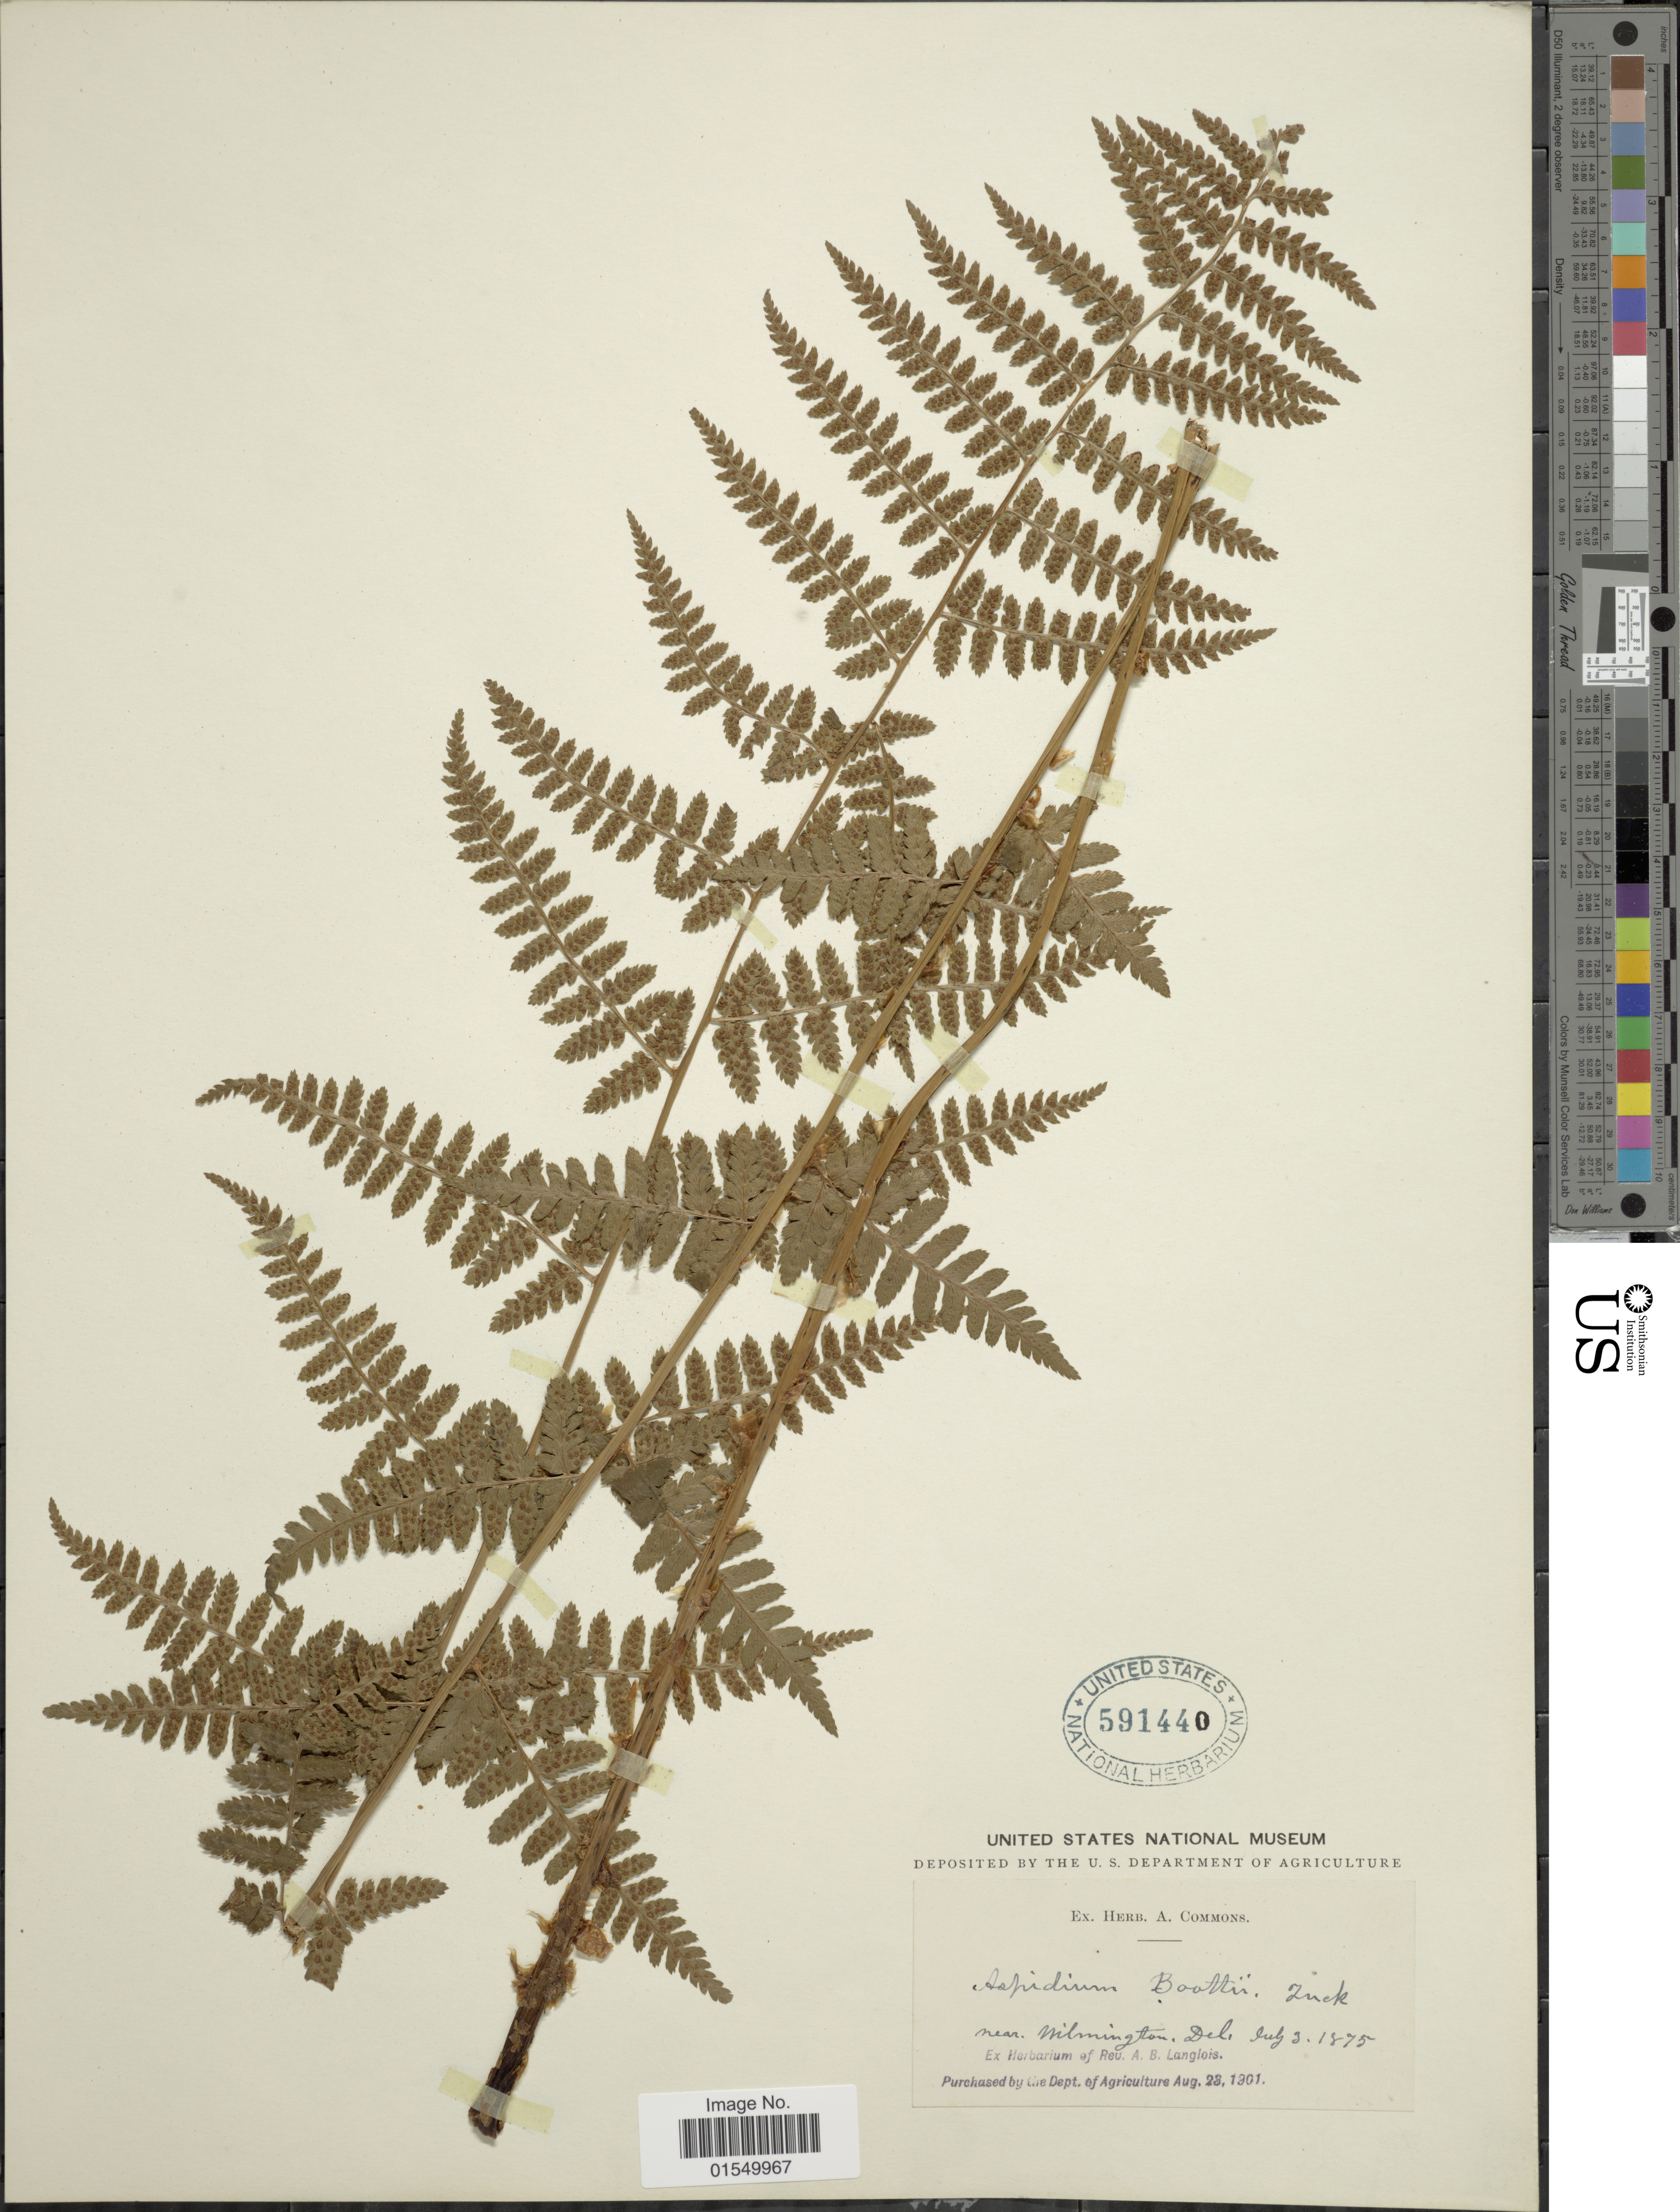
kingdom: Plantae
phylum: Tracheophyta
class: Polypodiopsida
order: Polypodiales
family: Dryopteridaceae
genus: Dryopteris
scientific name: Dryopteris x boottii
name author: Underw.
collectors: ex herb. A. Commons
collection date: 1875-07-03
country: United States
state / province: Delaware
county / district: New Castle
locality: Near Wilmington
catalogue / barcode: US 591440